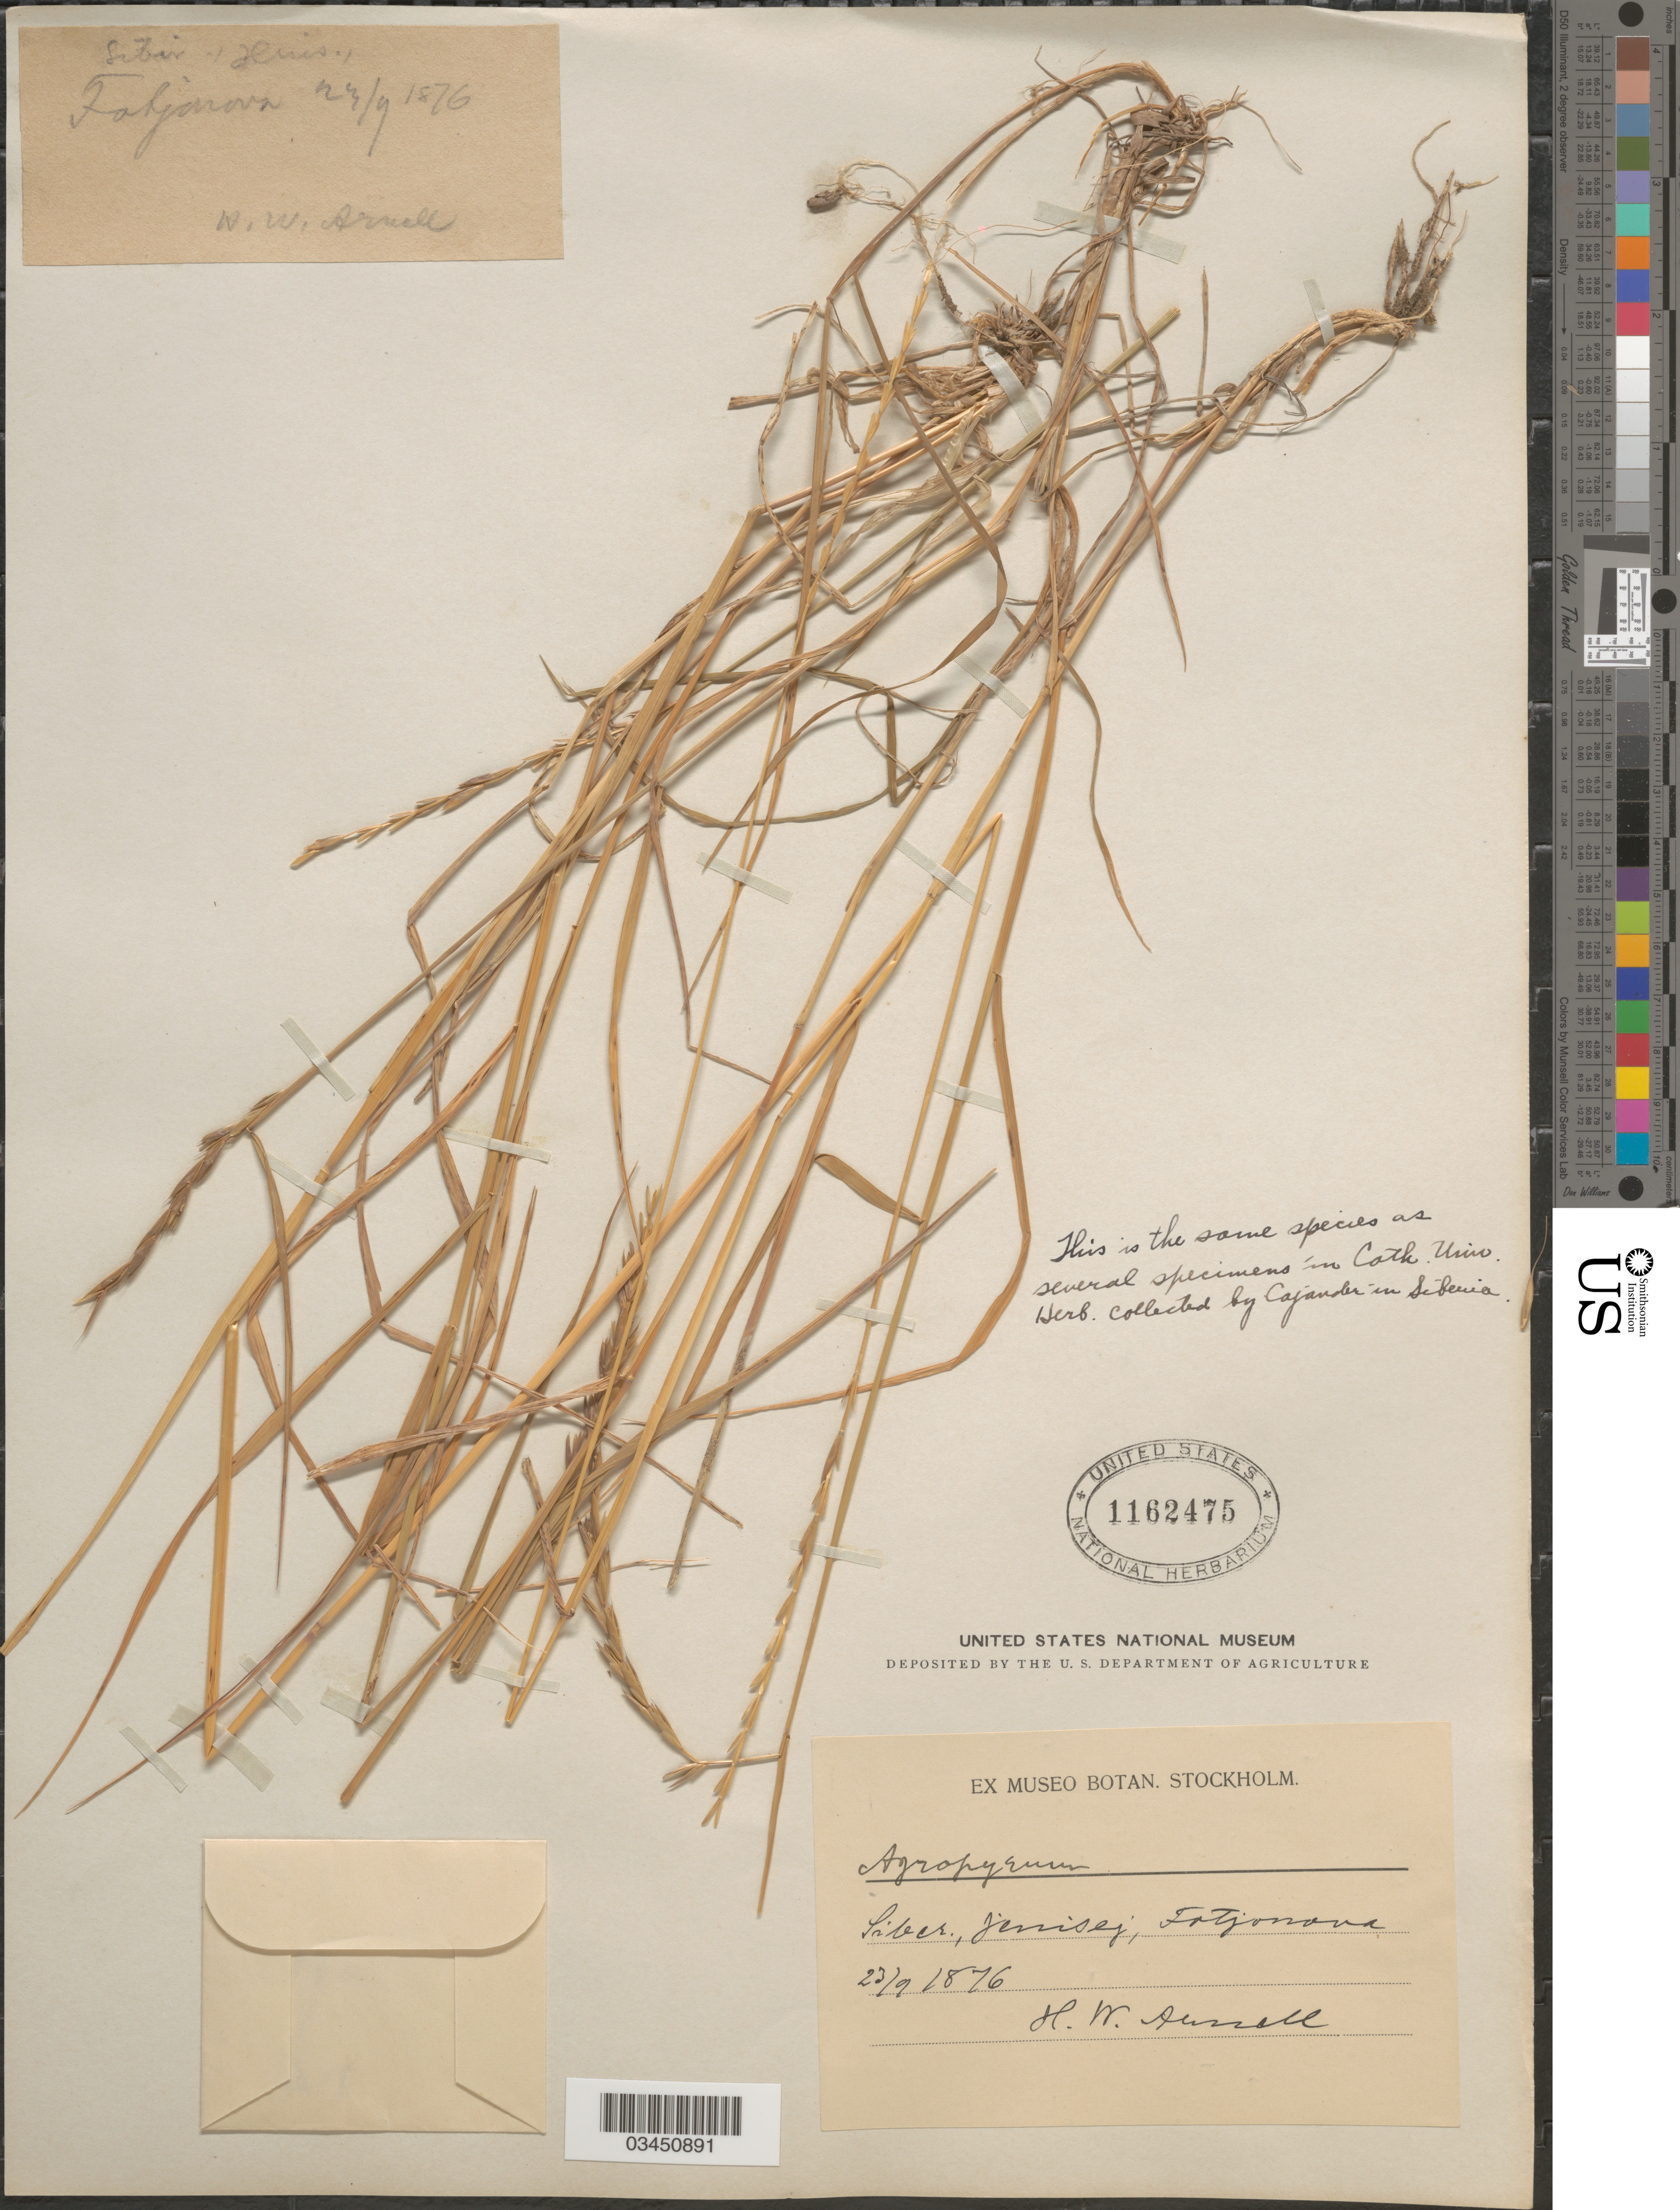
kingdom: Plantae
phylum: Tracheophyta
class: Liliopsida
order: Poales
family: Poaceae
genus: Elymus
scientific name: Elymus sp.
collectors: H. W. Arnell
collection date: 1876-09-23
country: Russian Federation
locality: Siber., Jenisey, Fotjonova.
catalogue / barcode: US 1162475